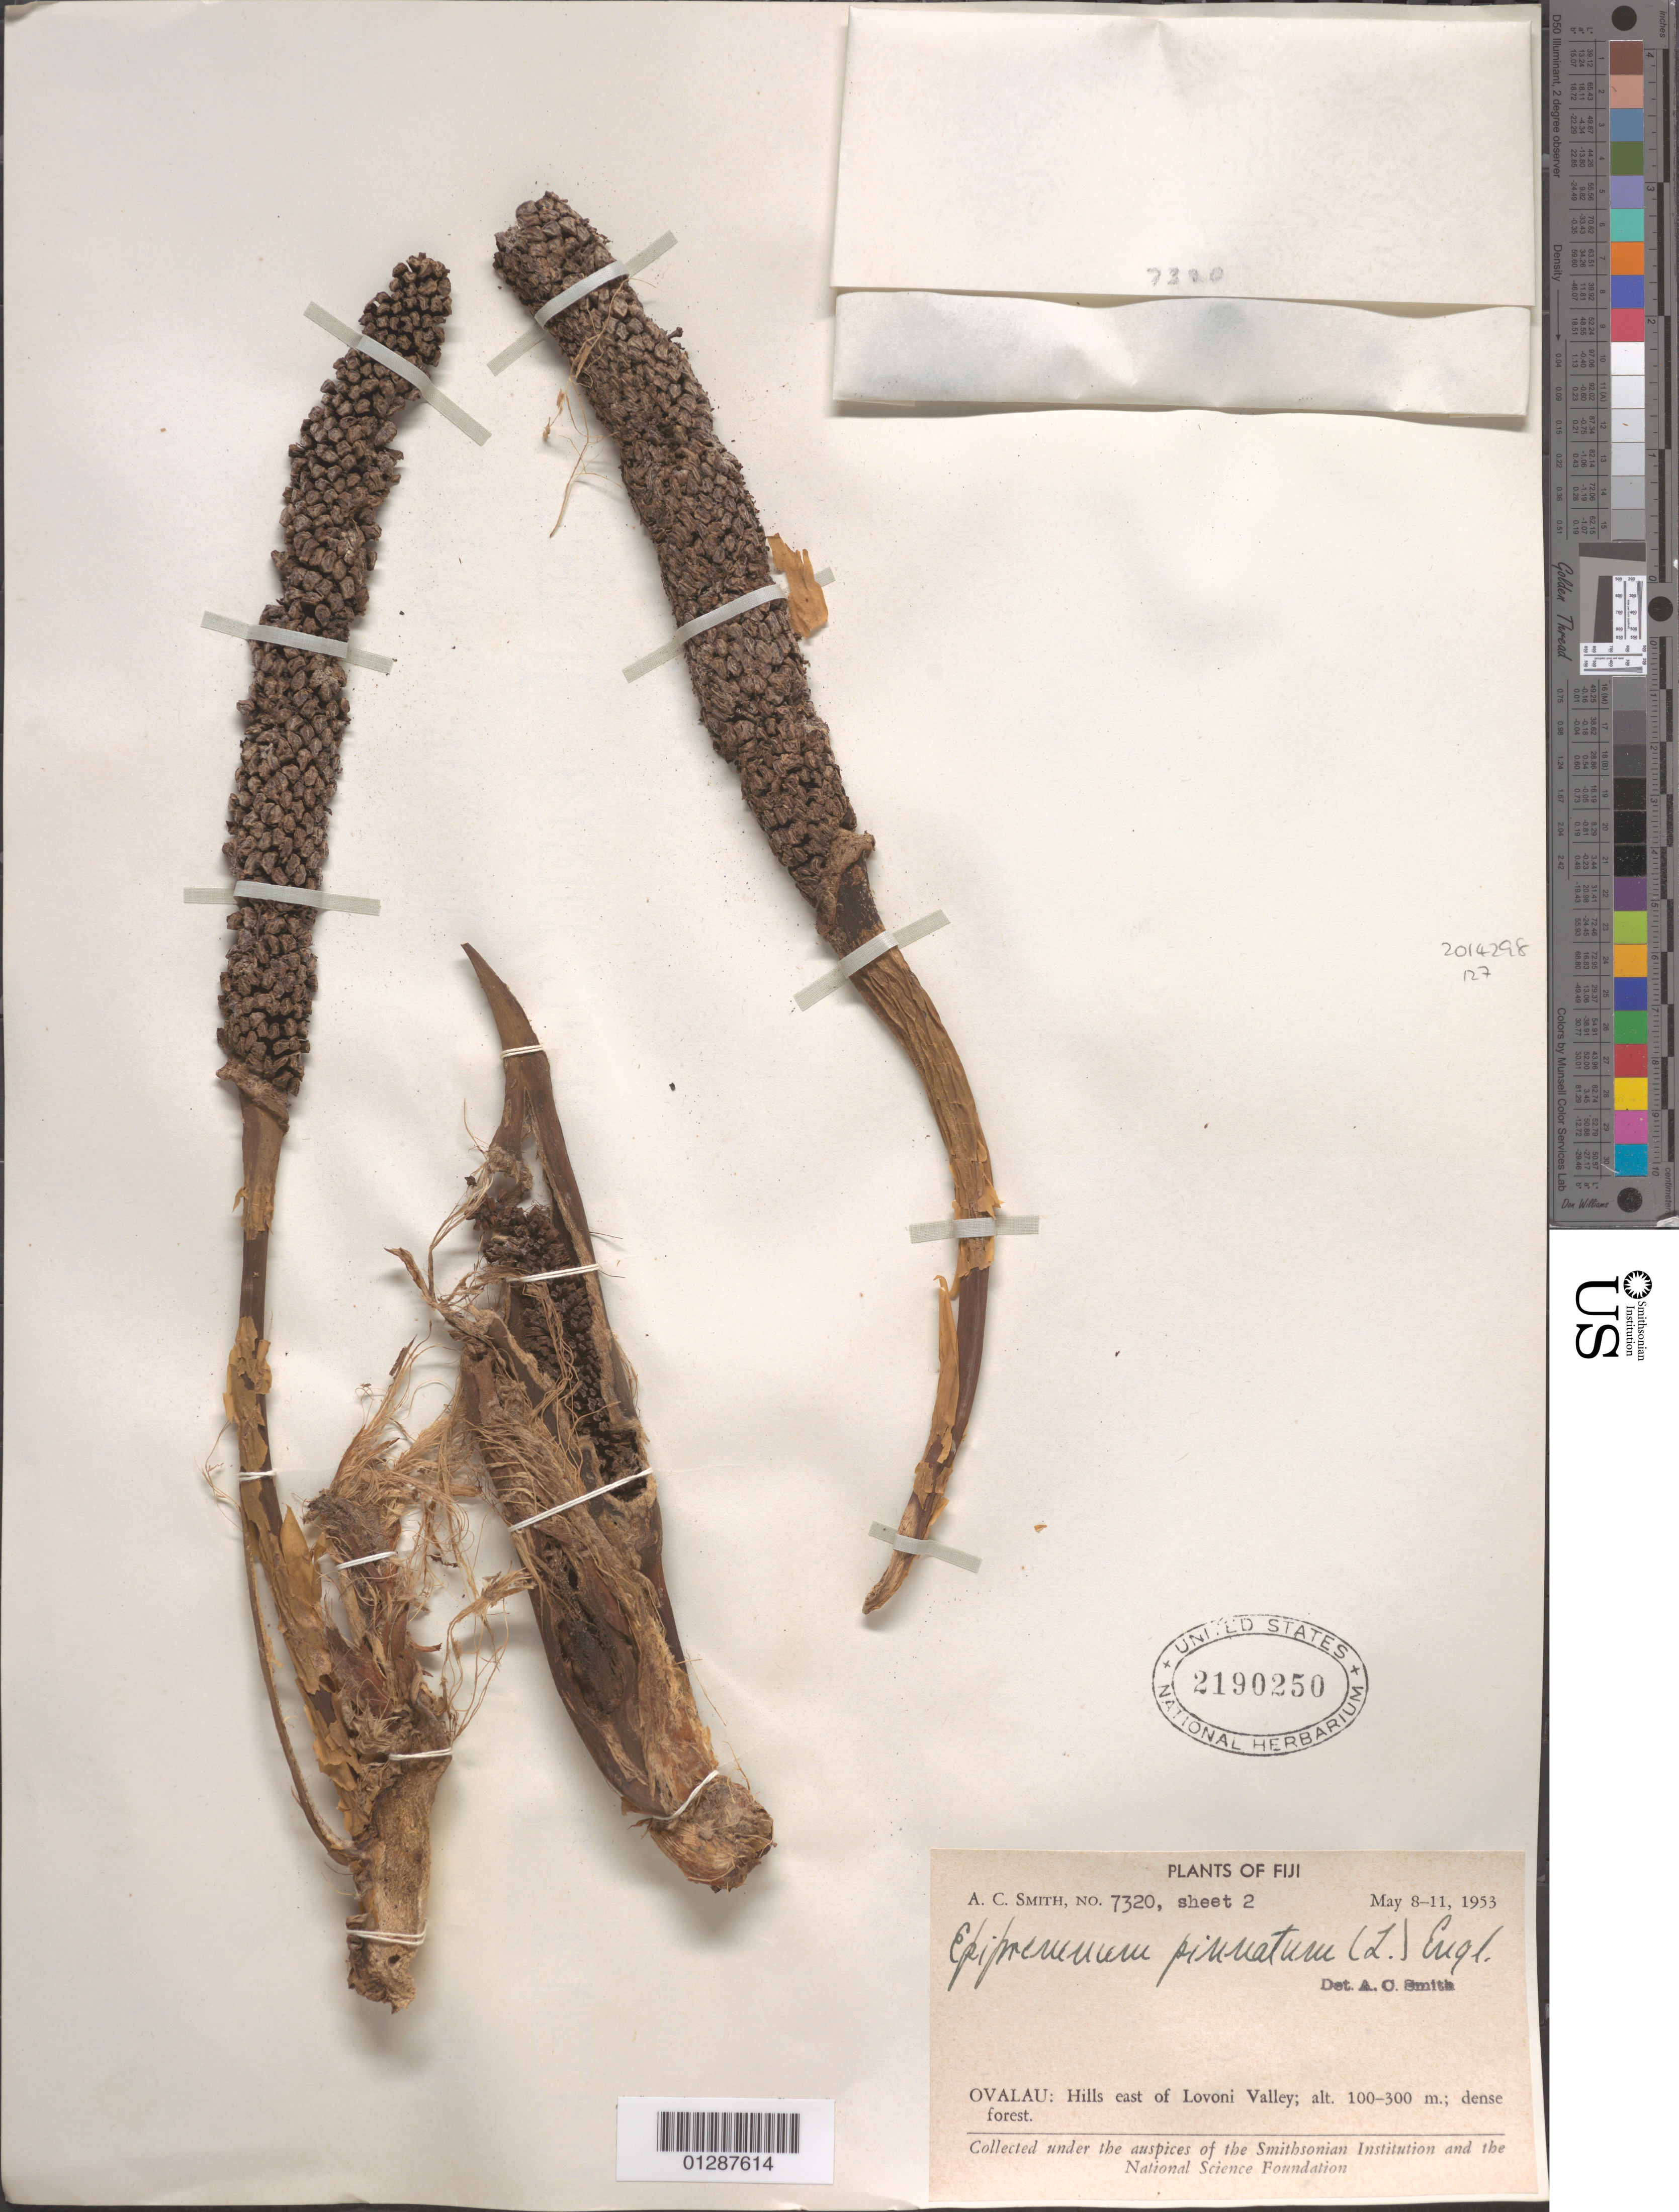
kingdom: Plantae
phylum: Tracheophyta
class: Liliopsida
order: Alismatales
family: Araceae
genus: Epipremnum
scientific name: Epipremnum pinnatum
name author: (L.) Engl.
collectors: A. C. Smith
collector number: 7320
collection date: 1953-05-08/1953-05-11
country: Fiji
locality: Ovalau: Hills east of Lovoni Valley.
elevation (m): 100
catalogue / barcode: US 2190250